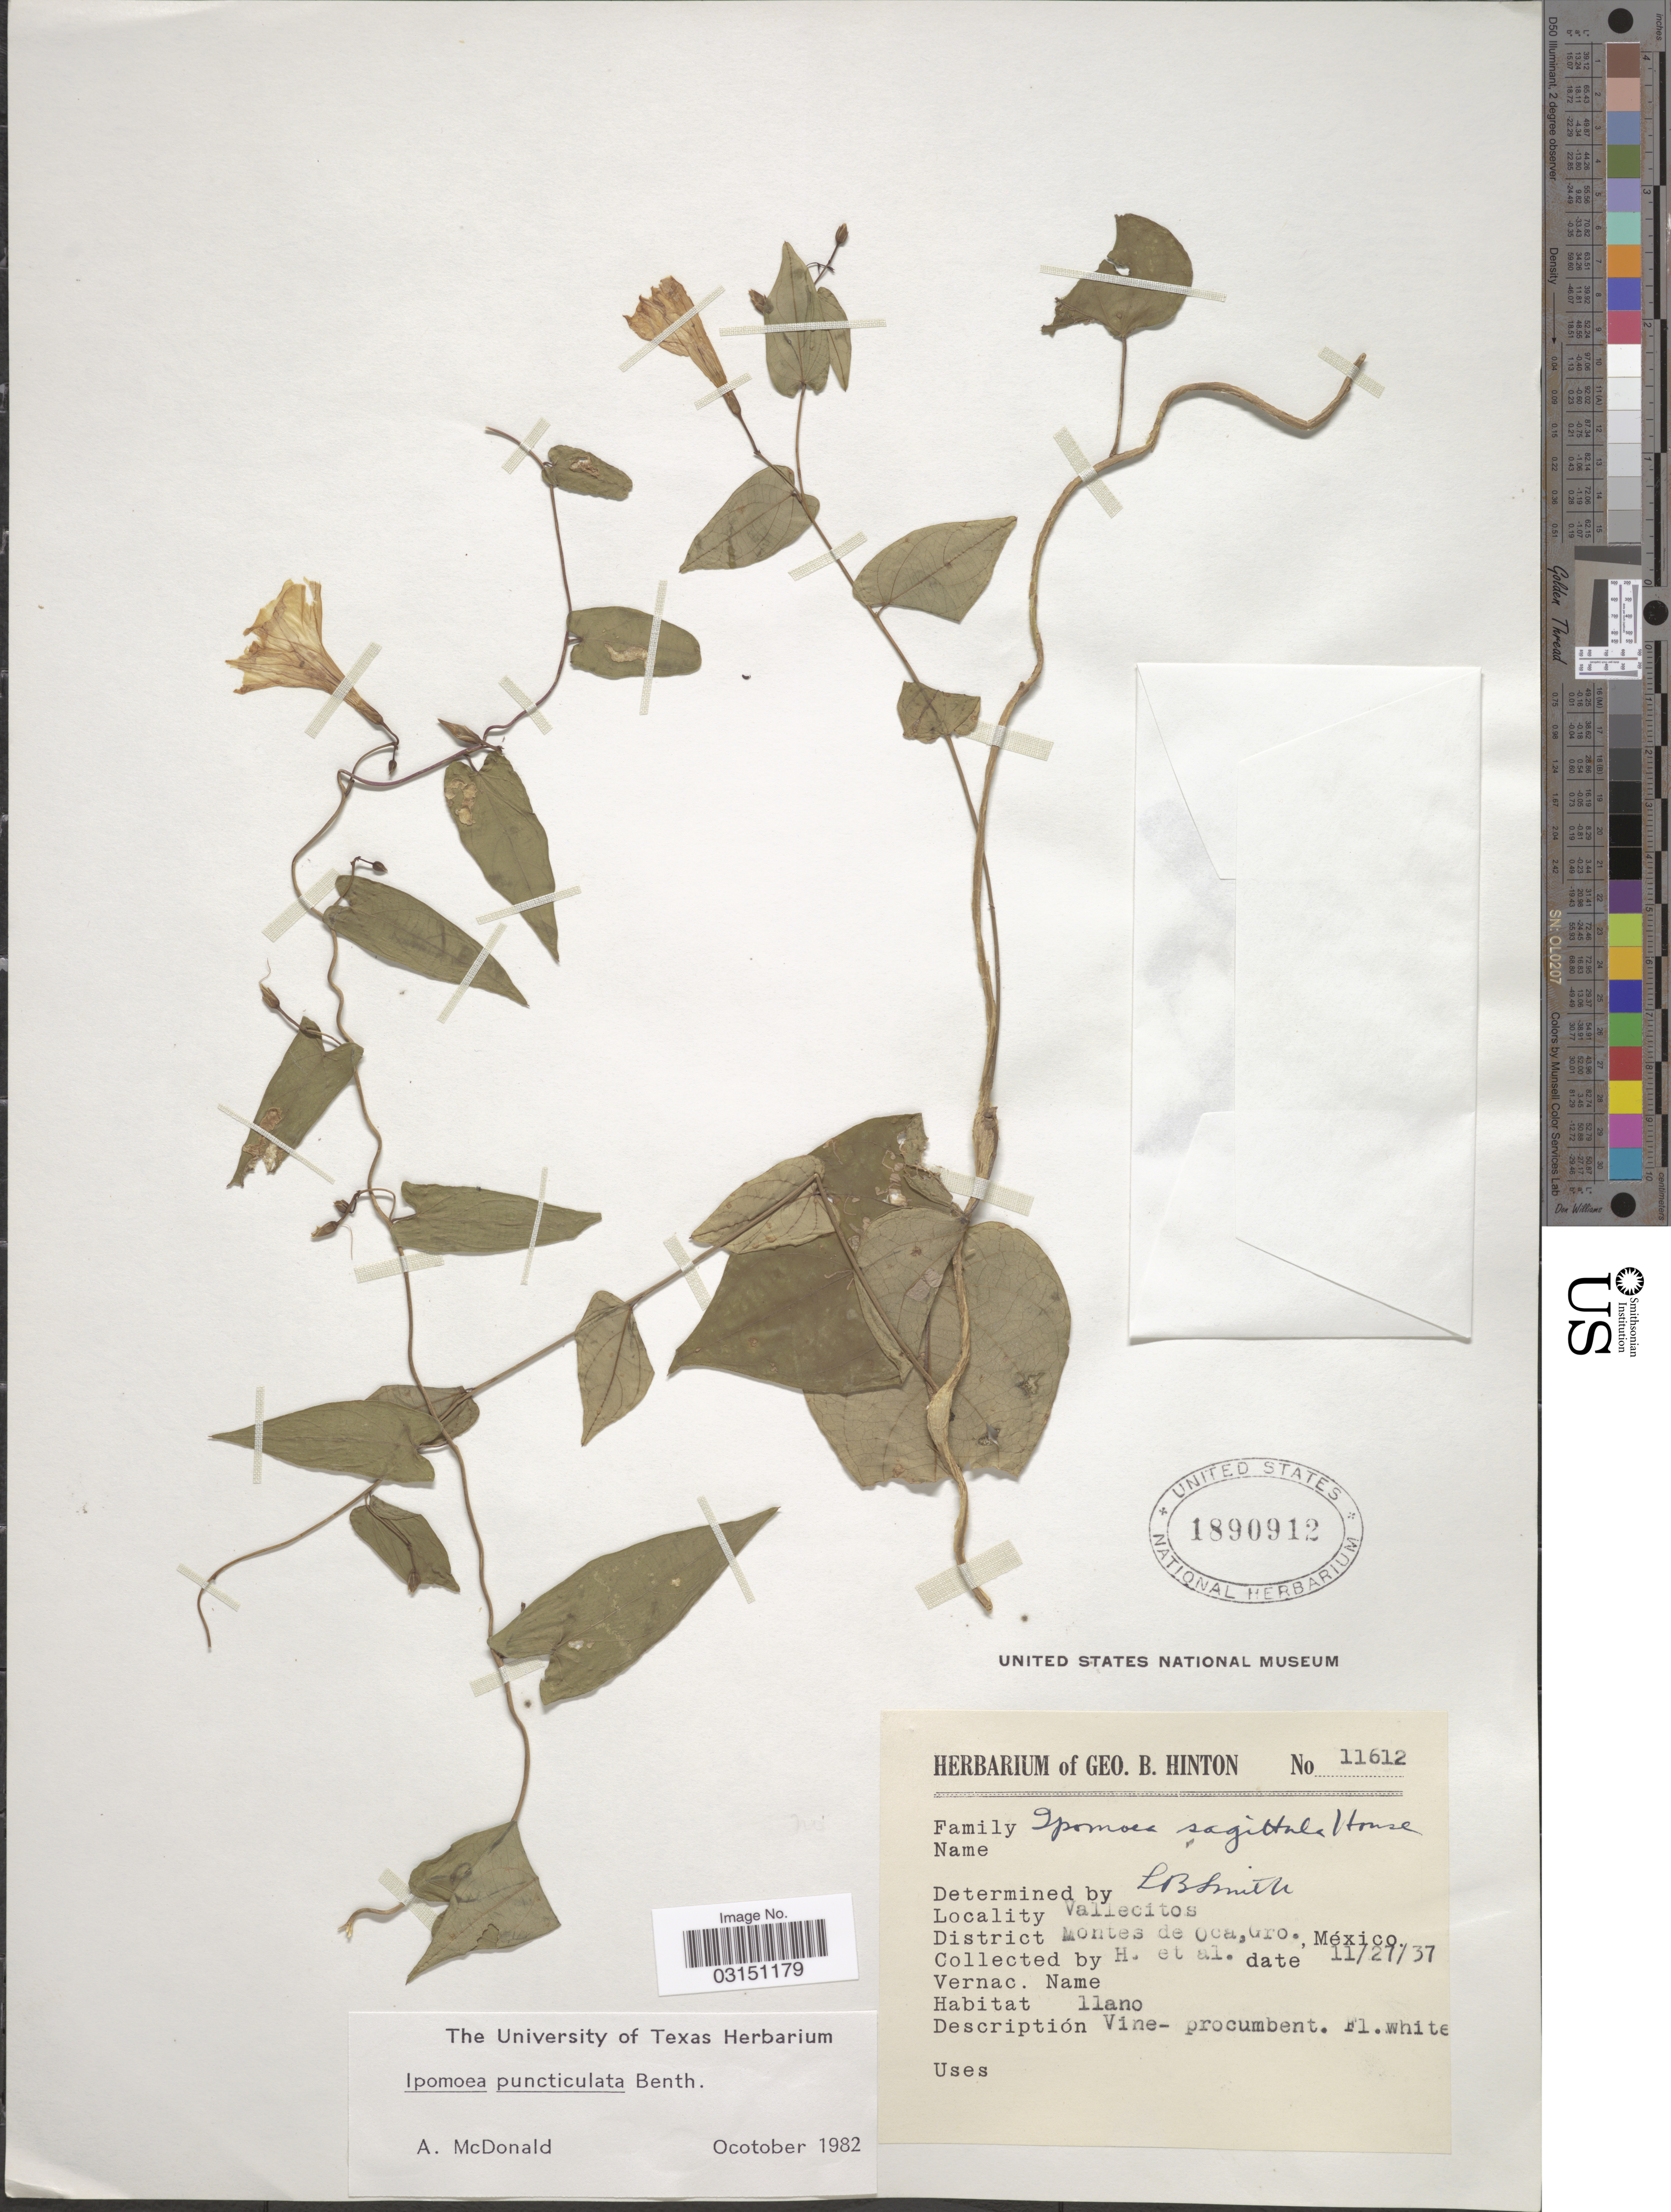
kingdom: Plantae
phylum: Tracheophyta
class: Magnoliopsida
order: Solanales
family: Convolvulaceae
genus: Ipomoea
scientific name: Ipomoea puncticulata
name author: Benth.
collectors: G. B. Hinton & et al.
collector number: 11612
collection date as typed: Transcribed d/m/y: 27/11/37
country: Mexico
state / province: Guerrero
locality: Vallecitos, District Montes de Oca, Gro.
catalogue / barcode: US 1890912